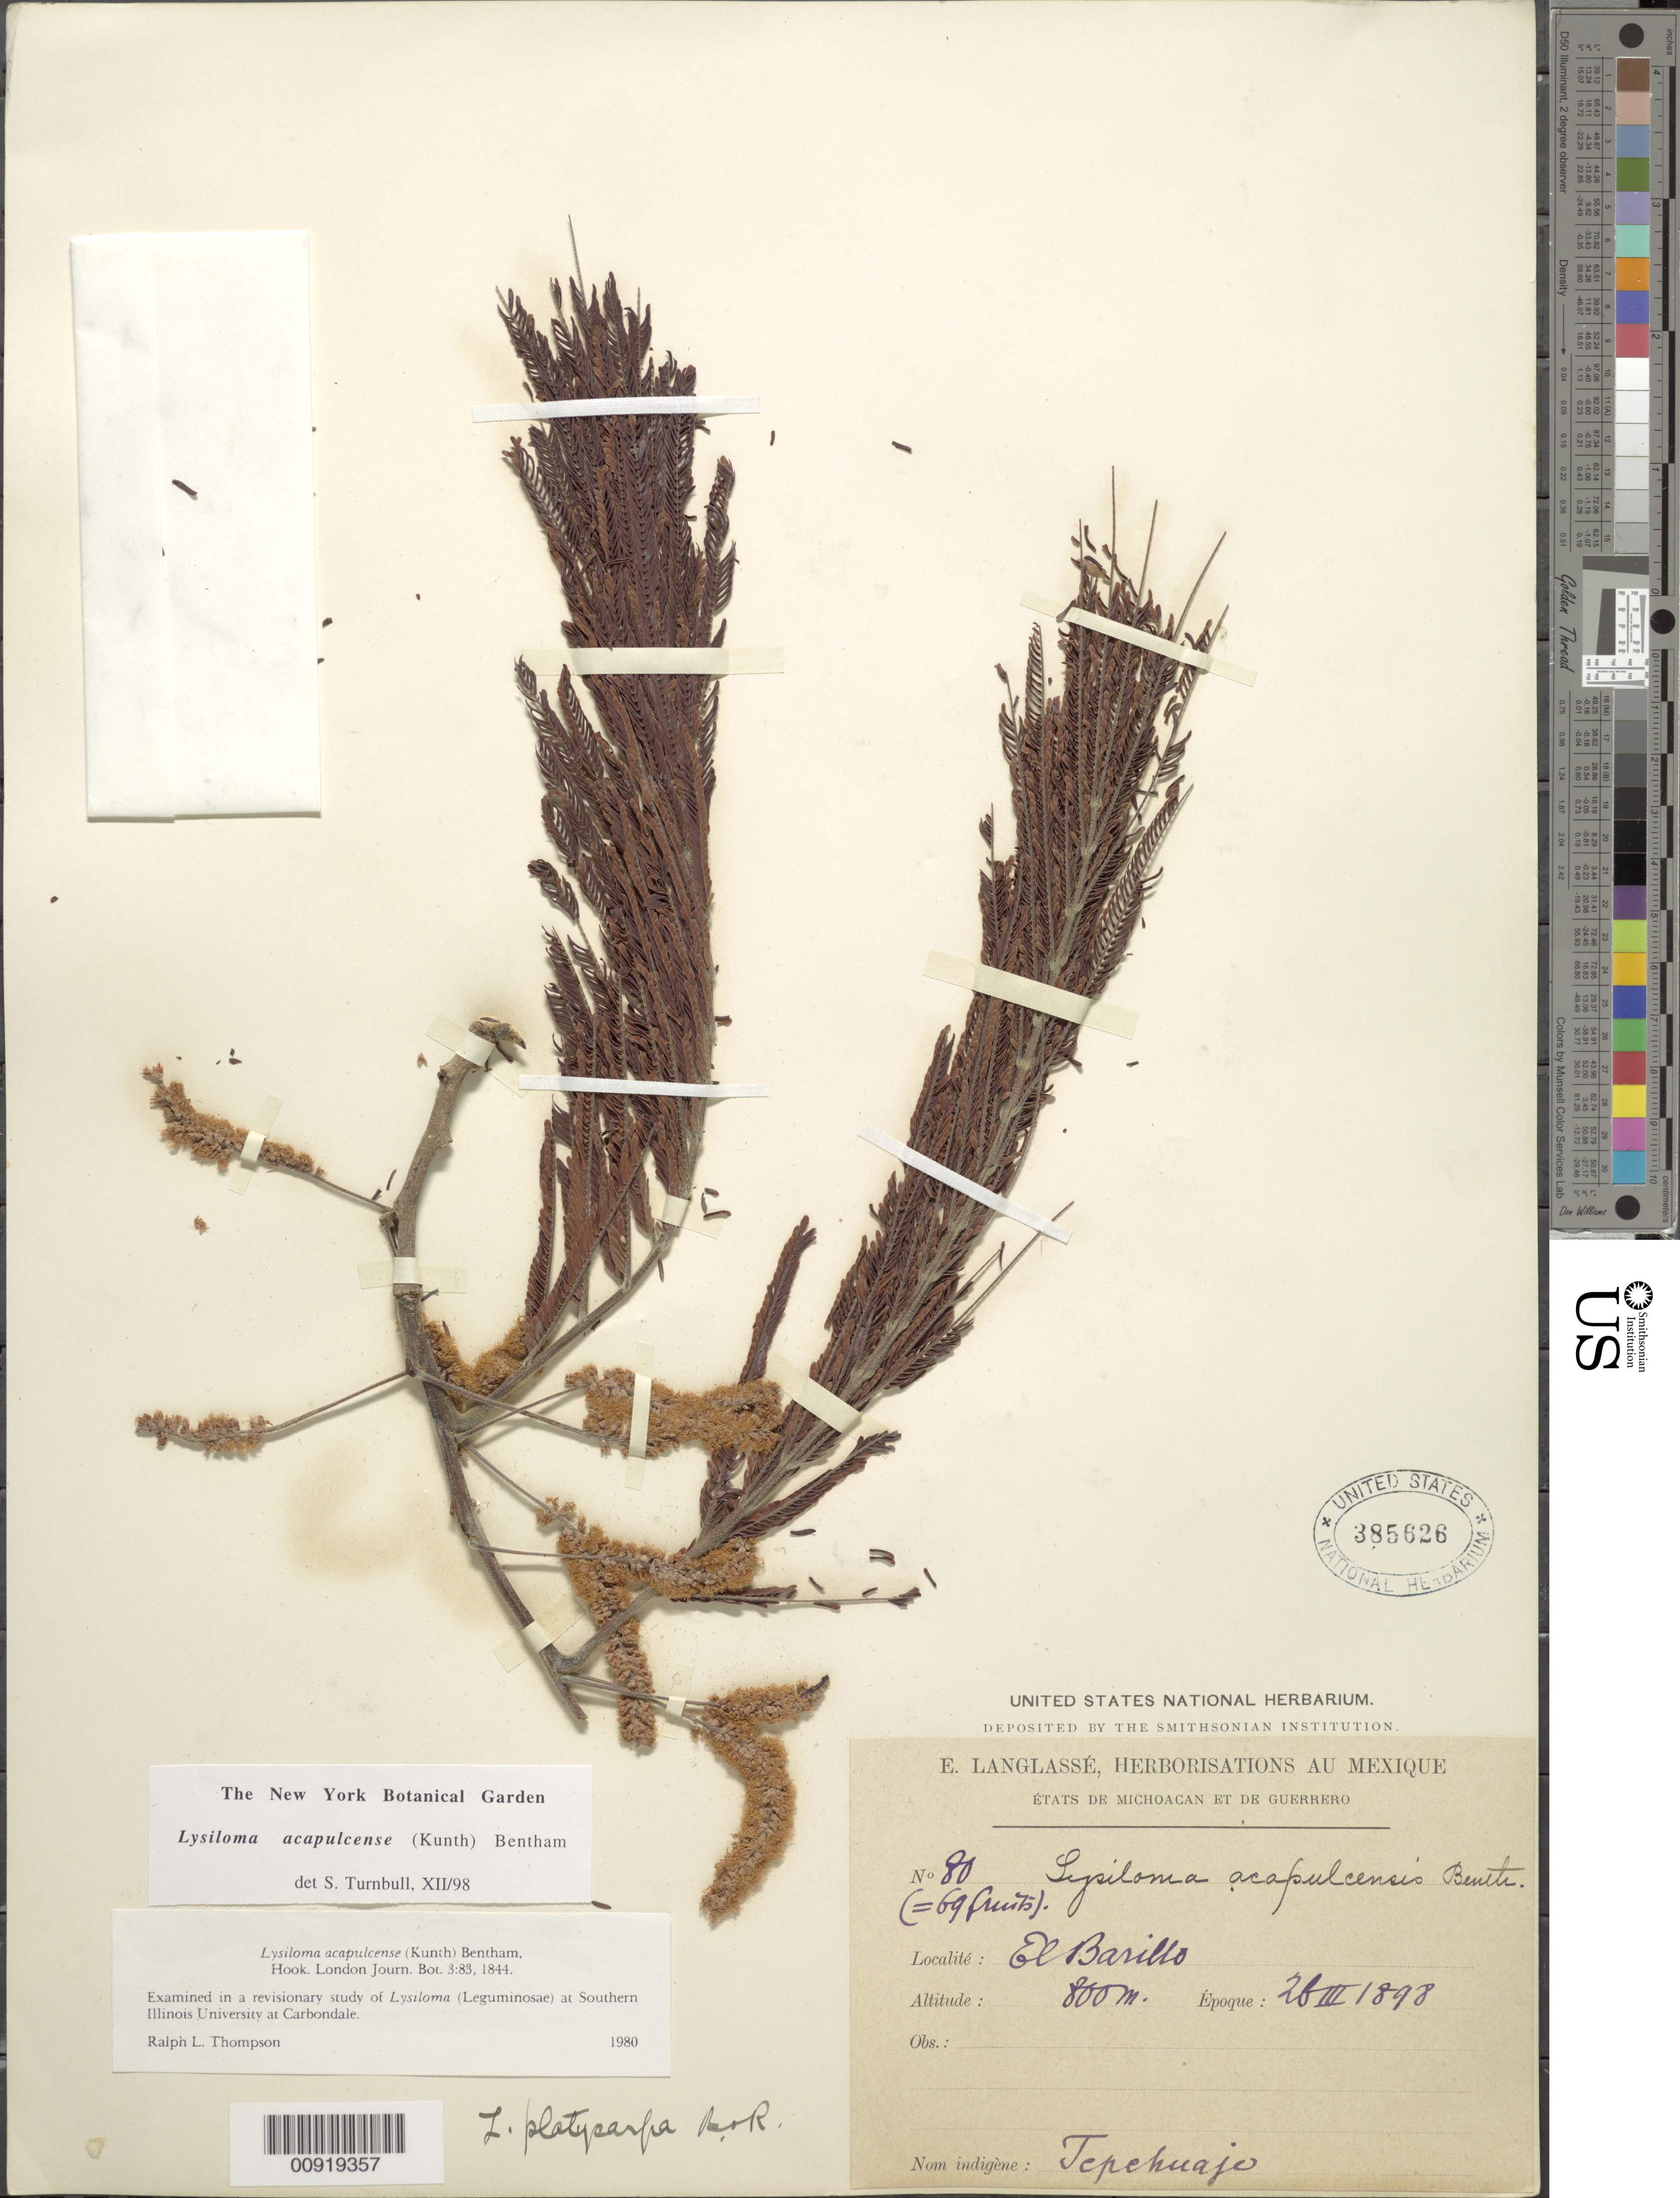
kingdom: Plantae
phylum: Tracheophyta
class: Magnoliopsida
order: Fabales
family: Fabaceae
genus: Lysiloma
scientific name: Lysiloma acapulcense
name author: (Kunth) Benth.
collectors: E. Langlassé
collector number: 80 (=69 fruits)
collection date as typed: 26 Mar 1898 or 28 Mar 1898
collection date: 1898-03-26 or 1898-03-28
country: Mexico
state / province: Guerrero / Michoacán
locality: El Barillo. États de Michoacán et de Guerrero.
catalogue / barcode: US 385626